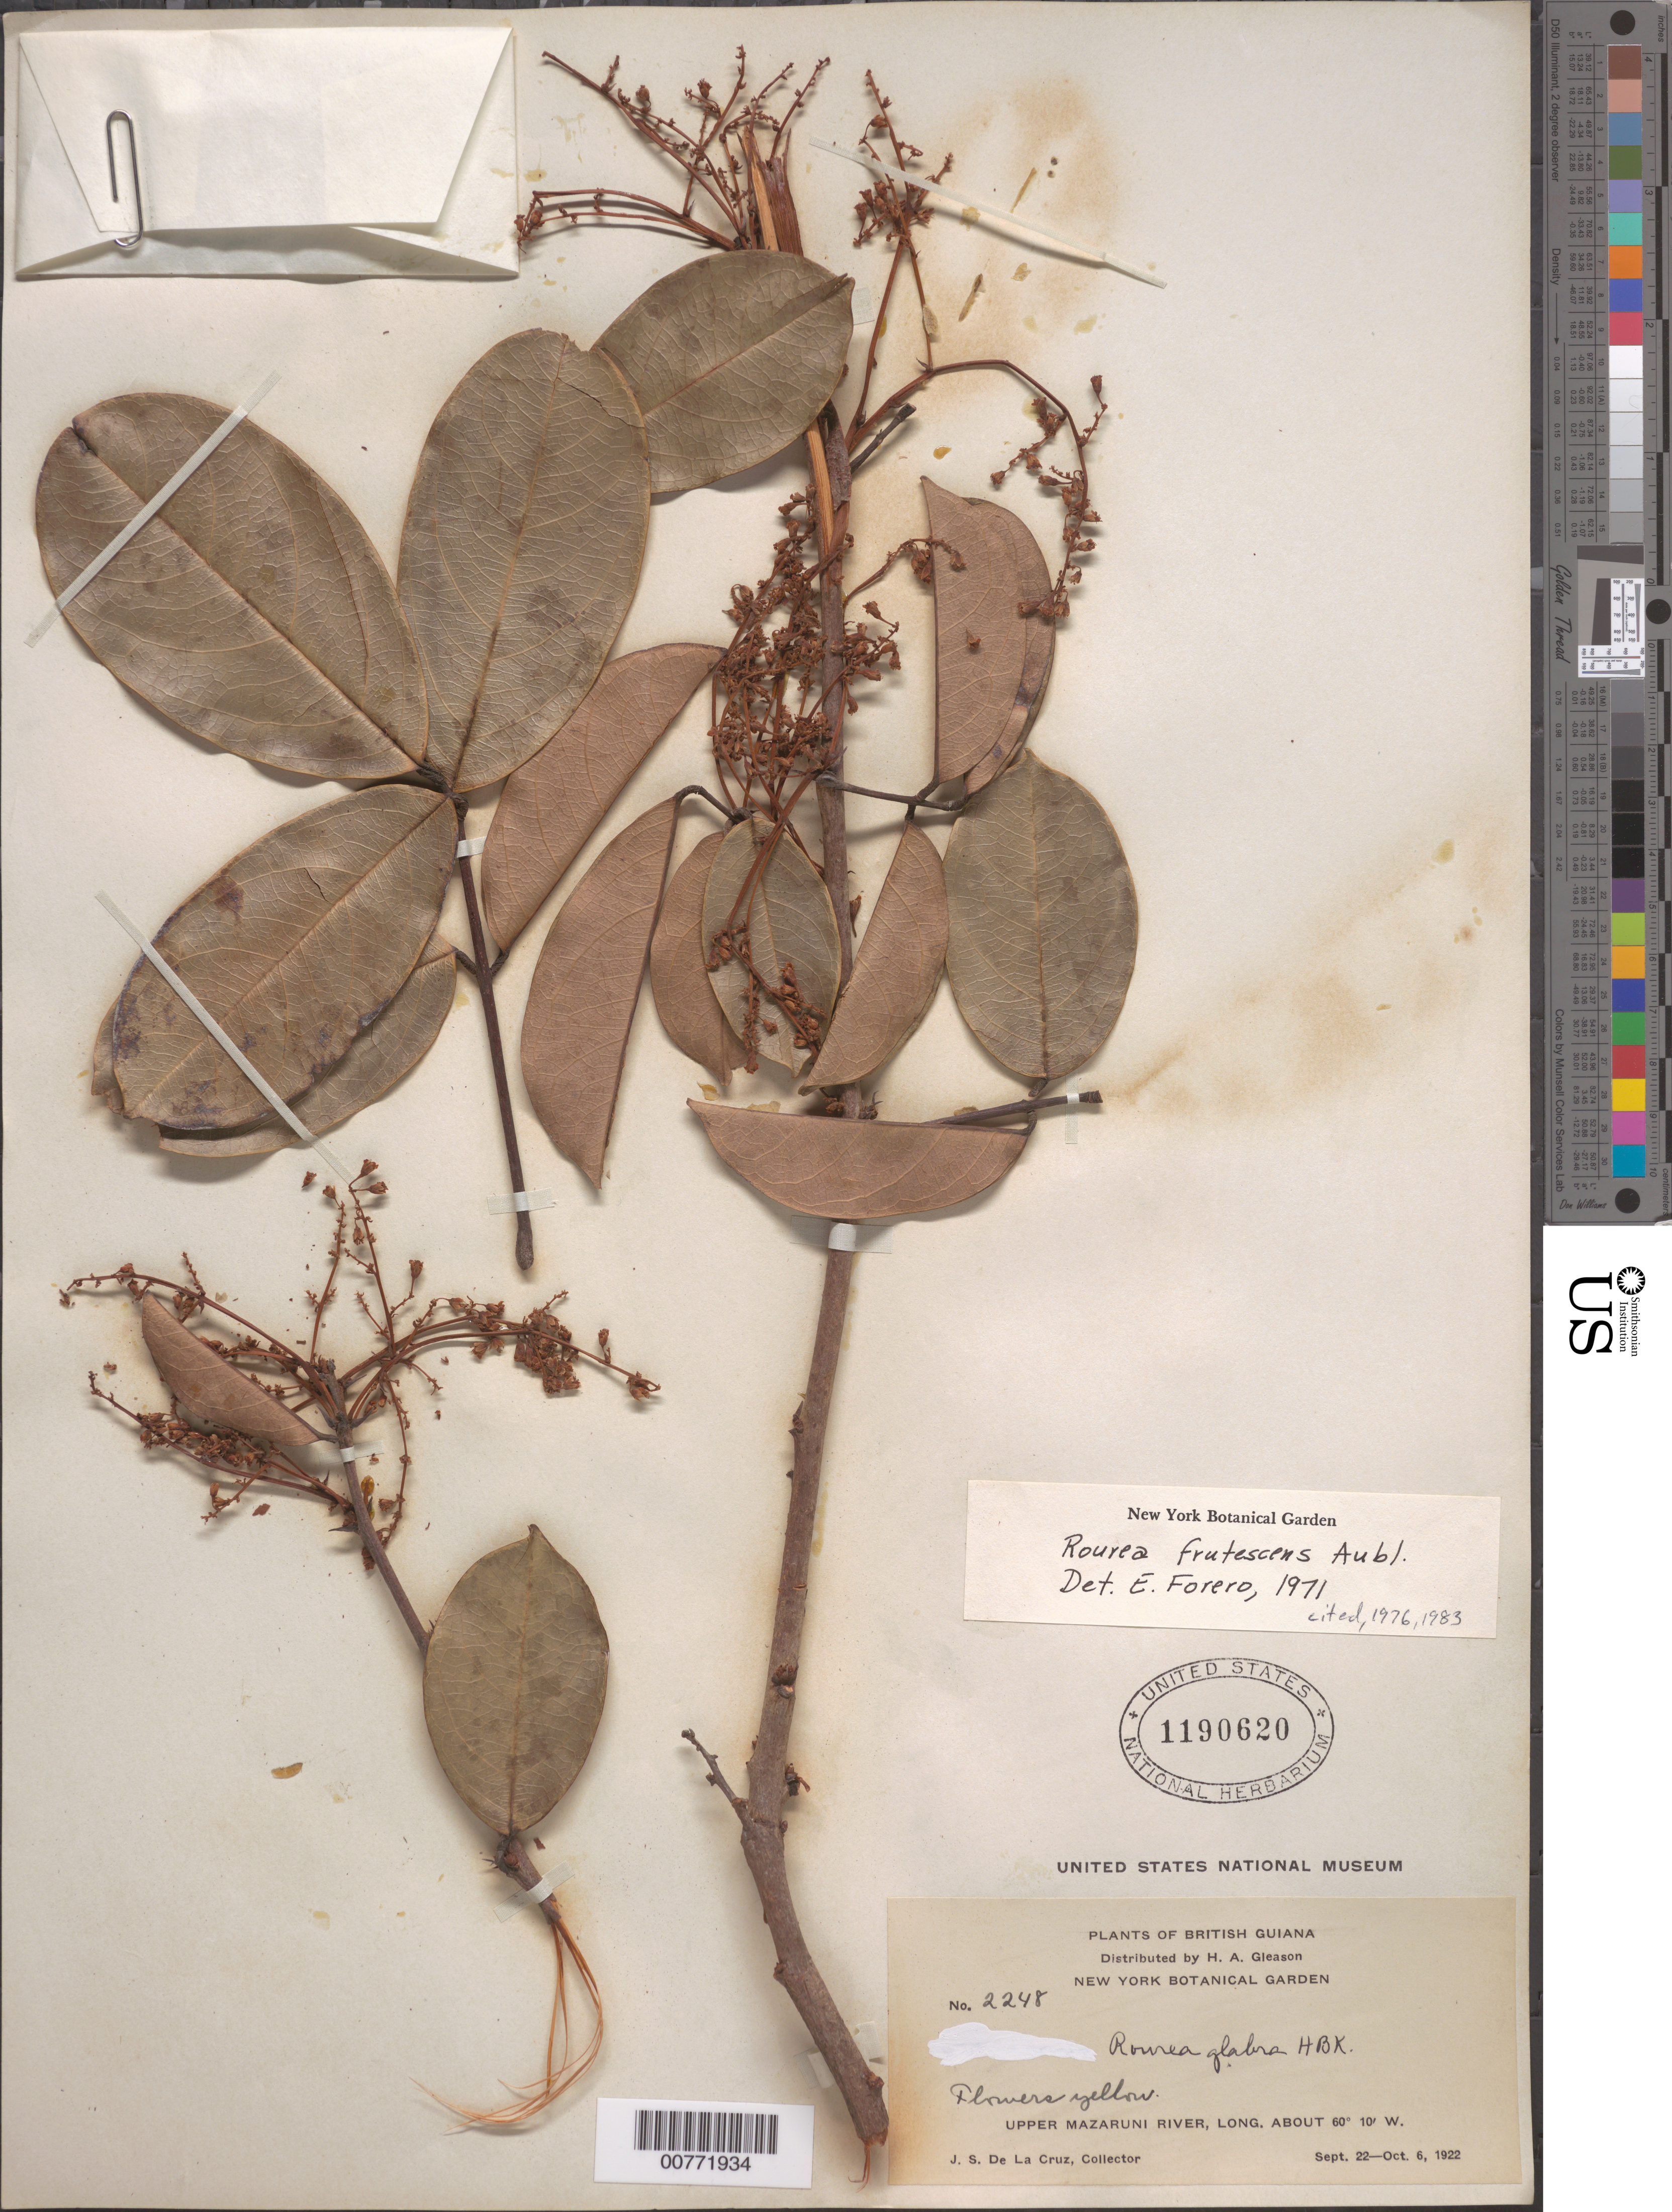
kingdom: Plantae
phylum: Tracheophyta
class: Magnoliopsida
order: Oxalidales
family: Connaraceae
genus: Rourea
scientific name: Rourea frutescens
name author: Aubl.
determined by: Forero, E.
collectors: J. S. de la Cruz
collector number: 2248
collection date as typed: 22-Sep-22 to 6-Oct-22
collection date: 1922-09-22/1922-10-06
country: Guyana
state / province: Cuyuni-Mazaruni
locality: Upper Mazaruni R.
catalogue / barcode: US 1190620